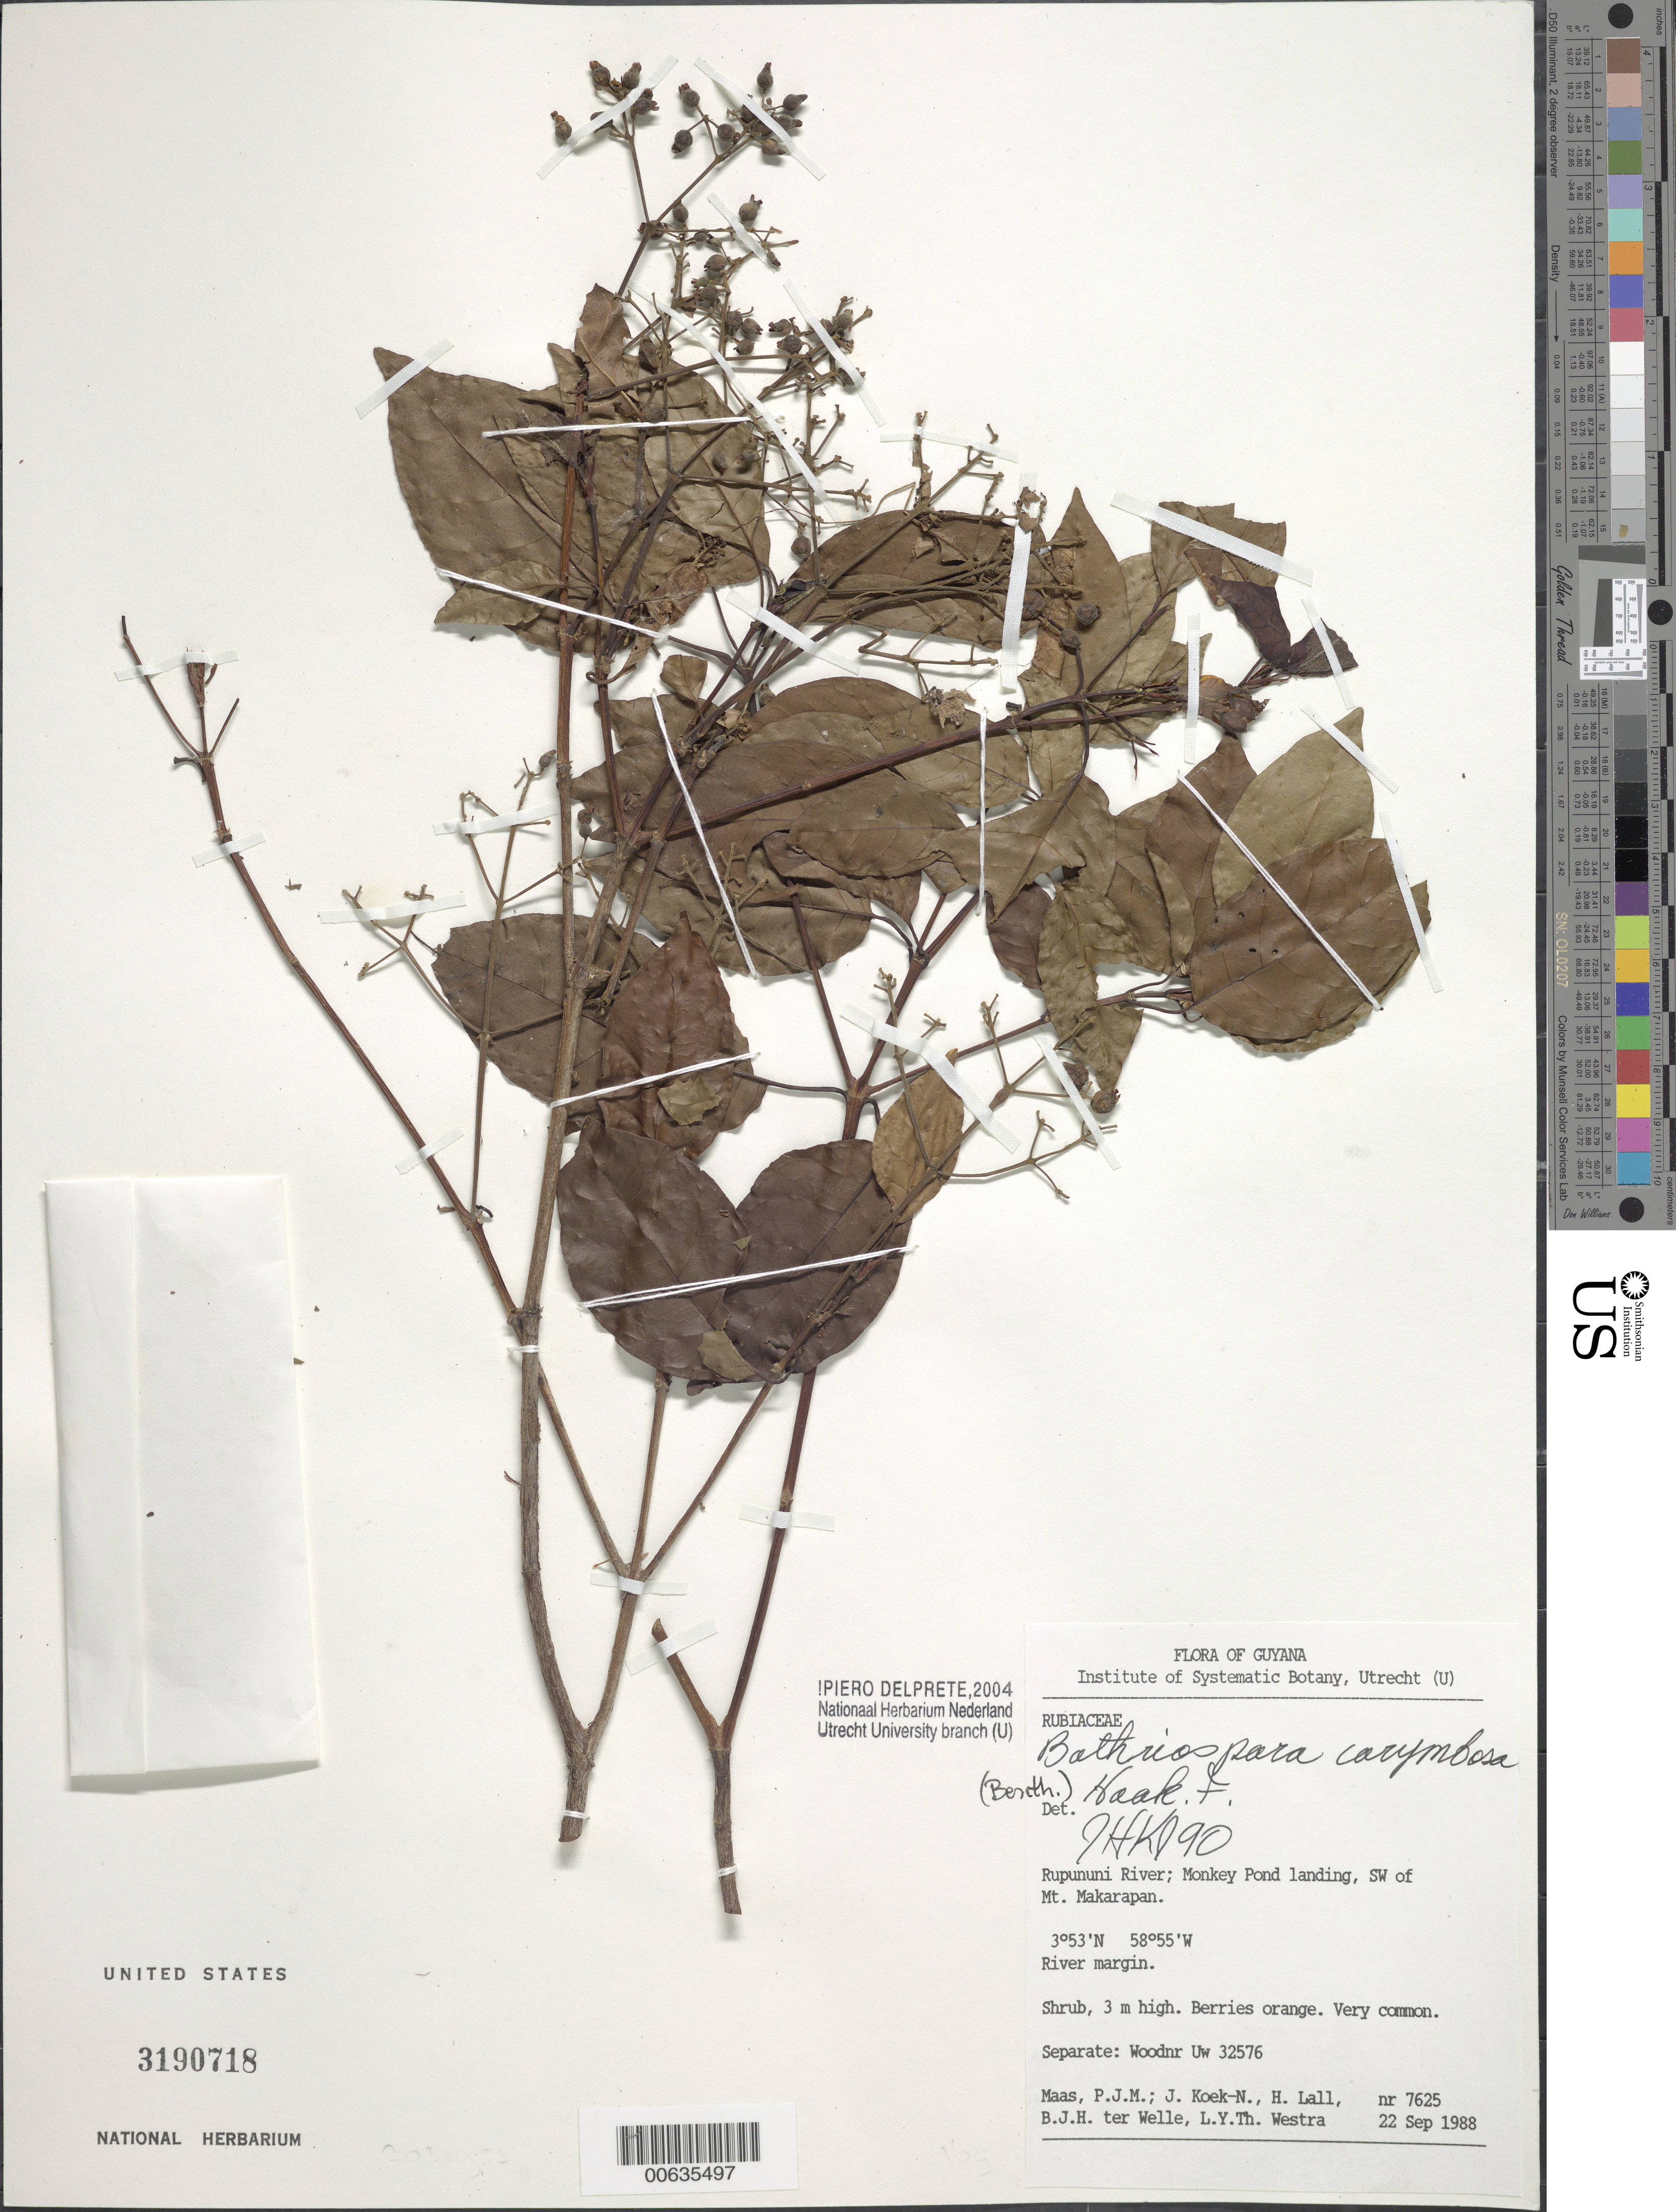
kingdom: Plantae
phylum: Tracheophyta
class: Magnoliopsida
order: Gentianales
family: Rubiaceae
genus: Bothriospora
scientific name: Bothriospora corymbosa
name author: (Benth.) Hook. f.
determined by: Kirkbride, J. H.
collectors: P. Maas, J. Koek-Noorman, H. Lall, B. Welle & L. Y. T. Westra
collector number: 7625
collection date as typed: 22-Sep-88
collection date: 1988-09-22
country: Guyana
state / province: U. Takutu-U. Essequibo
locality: Monkey Pond landing, SW of Mt. Makarapan; Rupununi River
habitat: River margin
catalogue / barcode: US 3190718